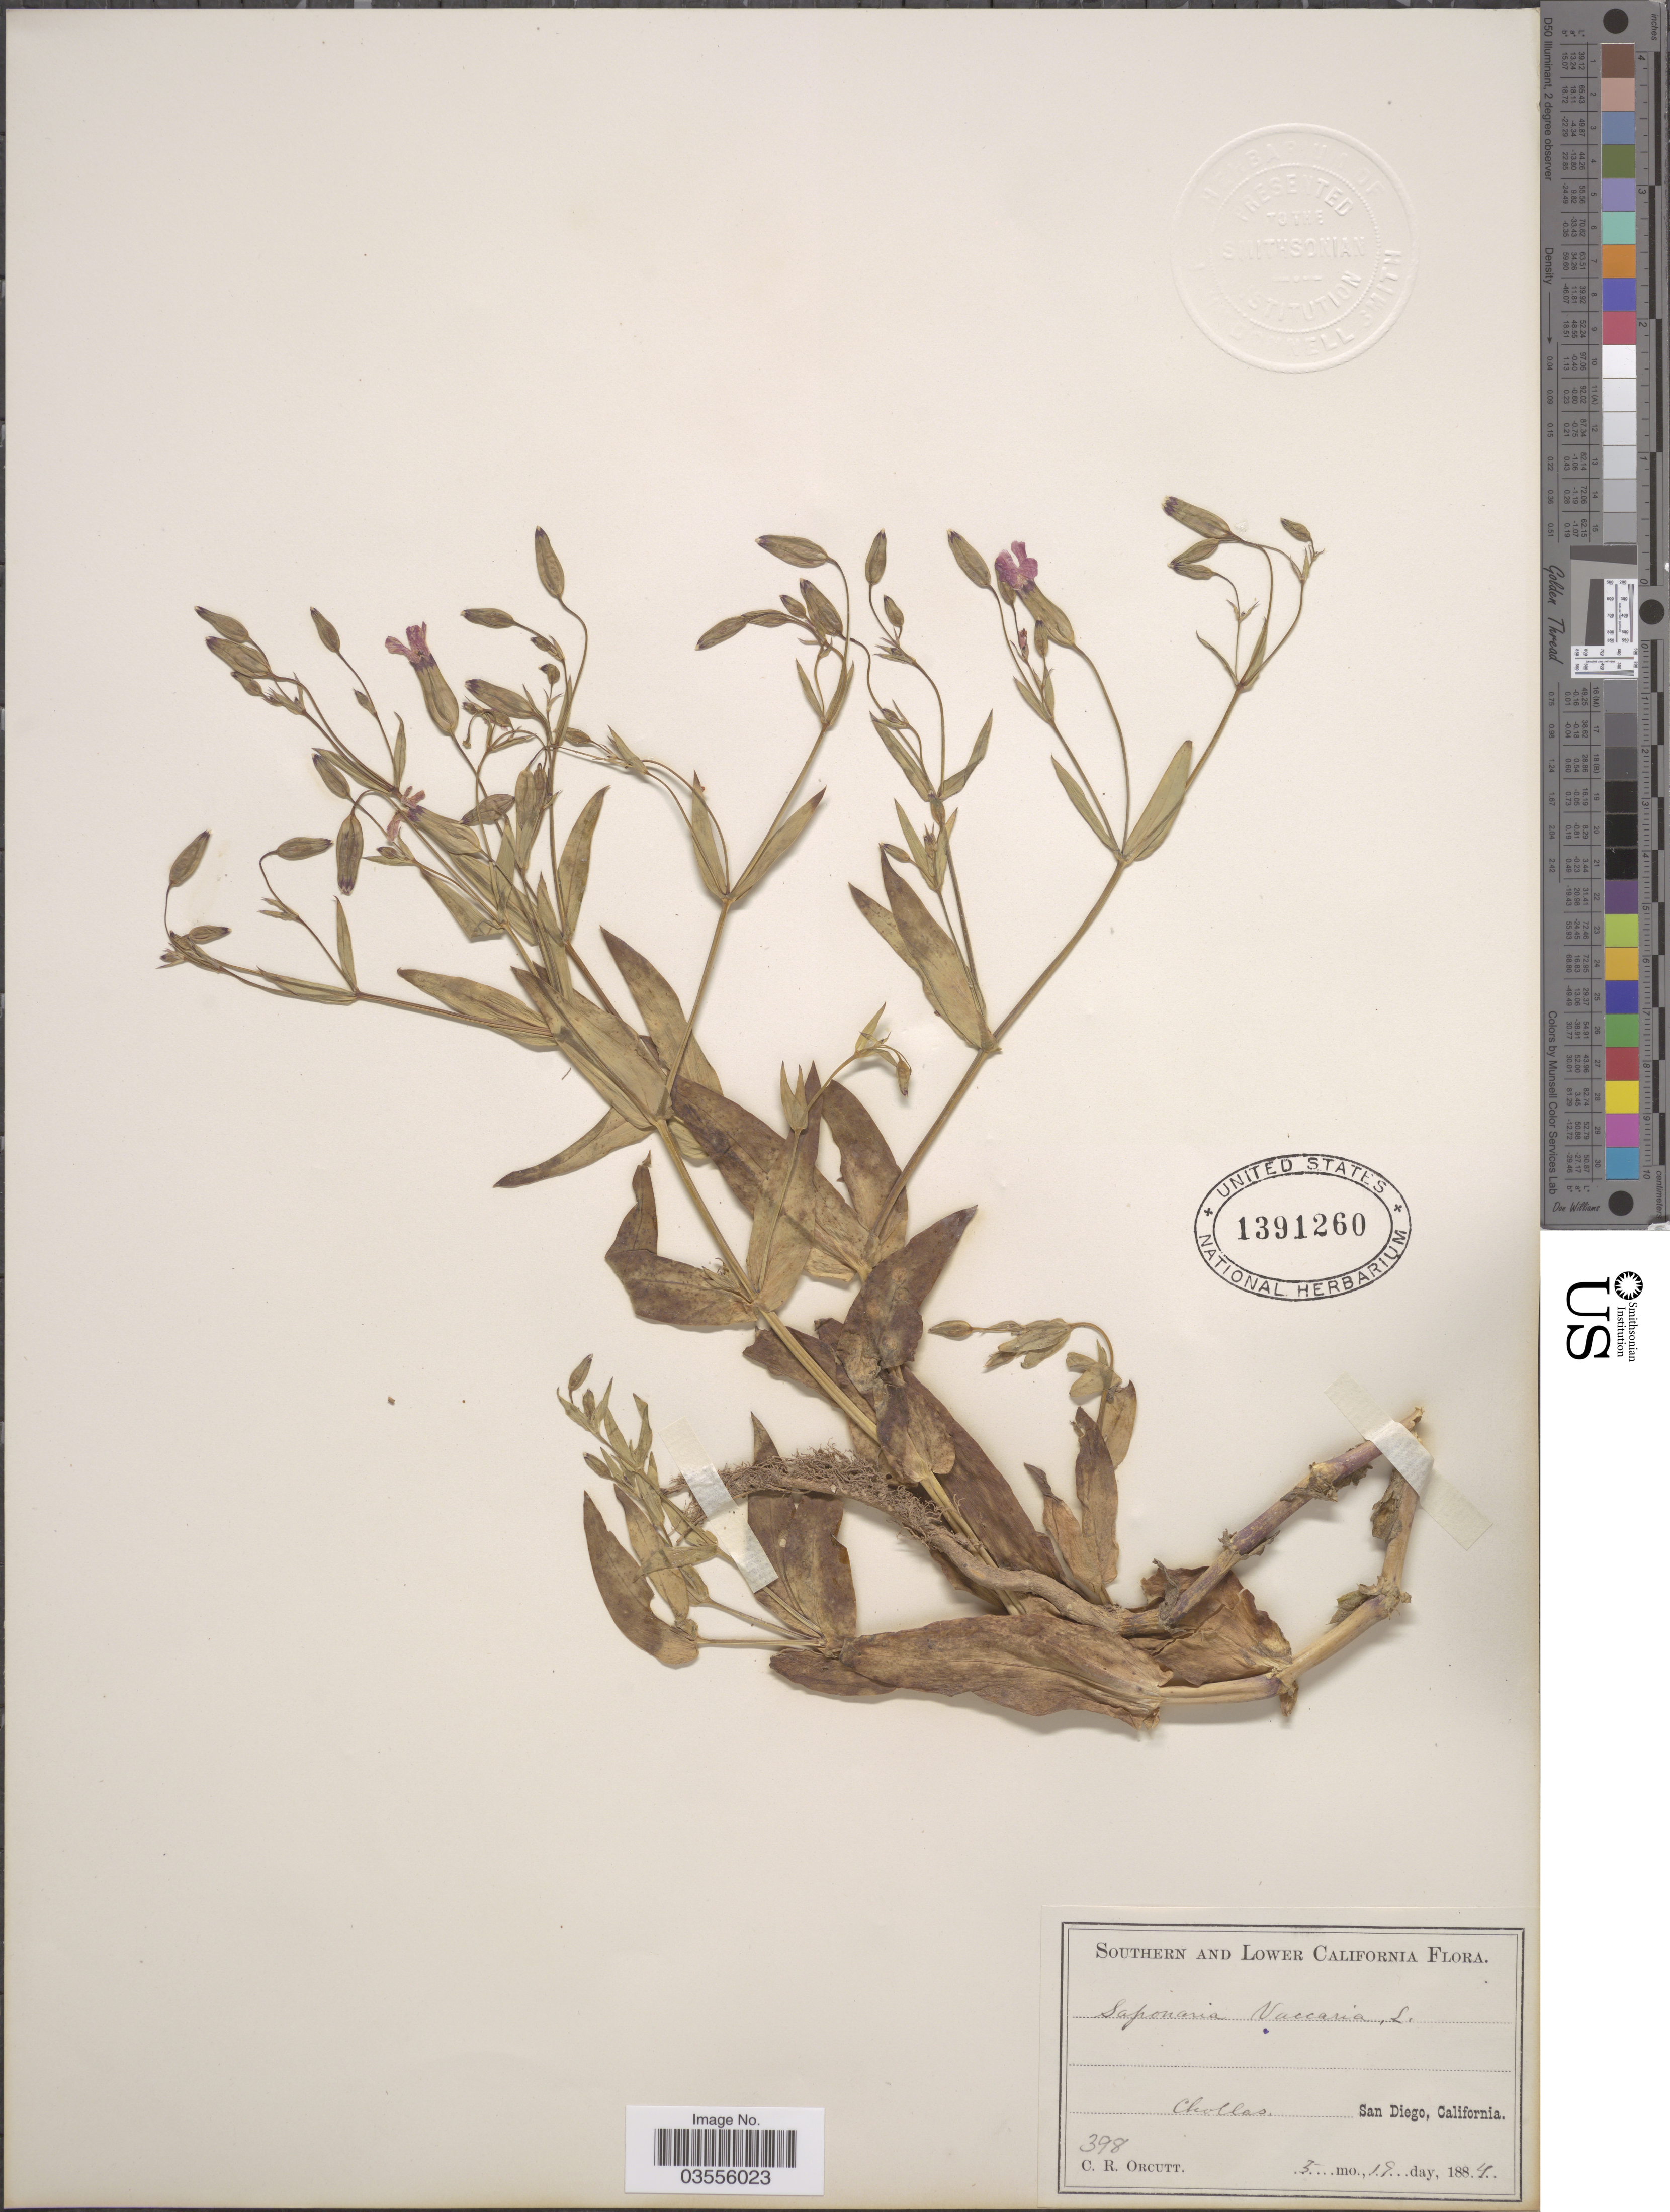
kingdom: Plantae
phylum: Tracheophyta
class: Magnoliopsida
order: Caryophyllales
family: Caryophyllaceae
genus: Vaccaria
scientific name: Vaccaria sp.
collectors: C. R. Orcutt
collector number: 398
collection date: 1884-05-19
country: United States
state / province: California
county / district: San Diego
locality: Southern California. Chollas. San Diego.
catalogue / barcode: US 1391260